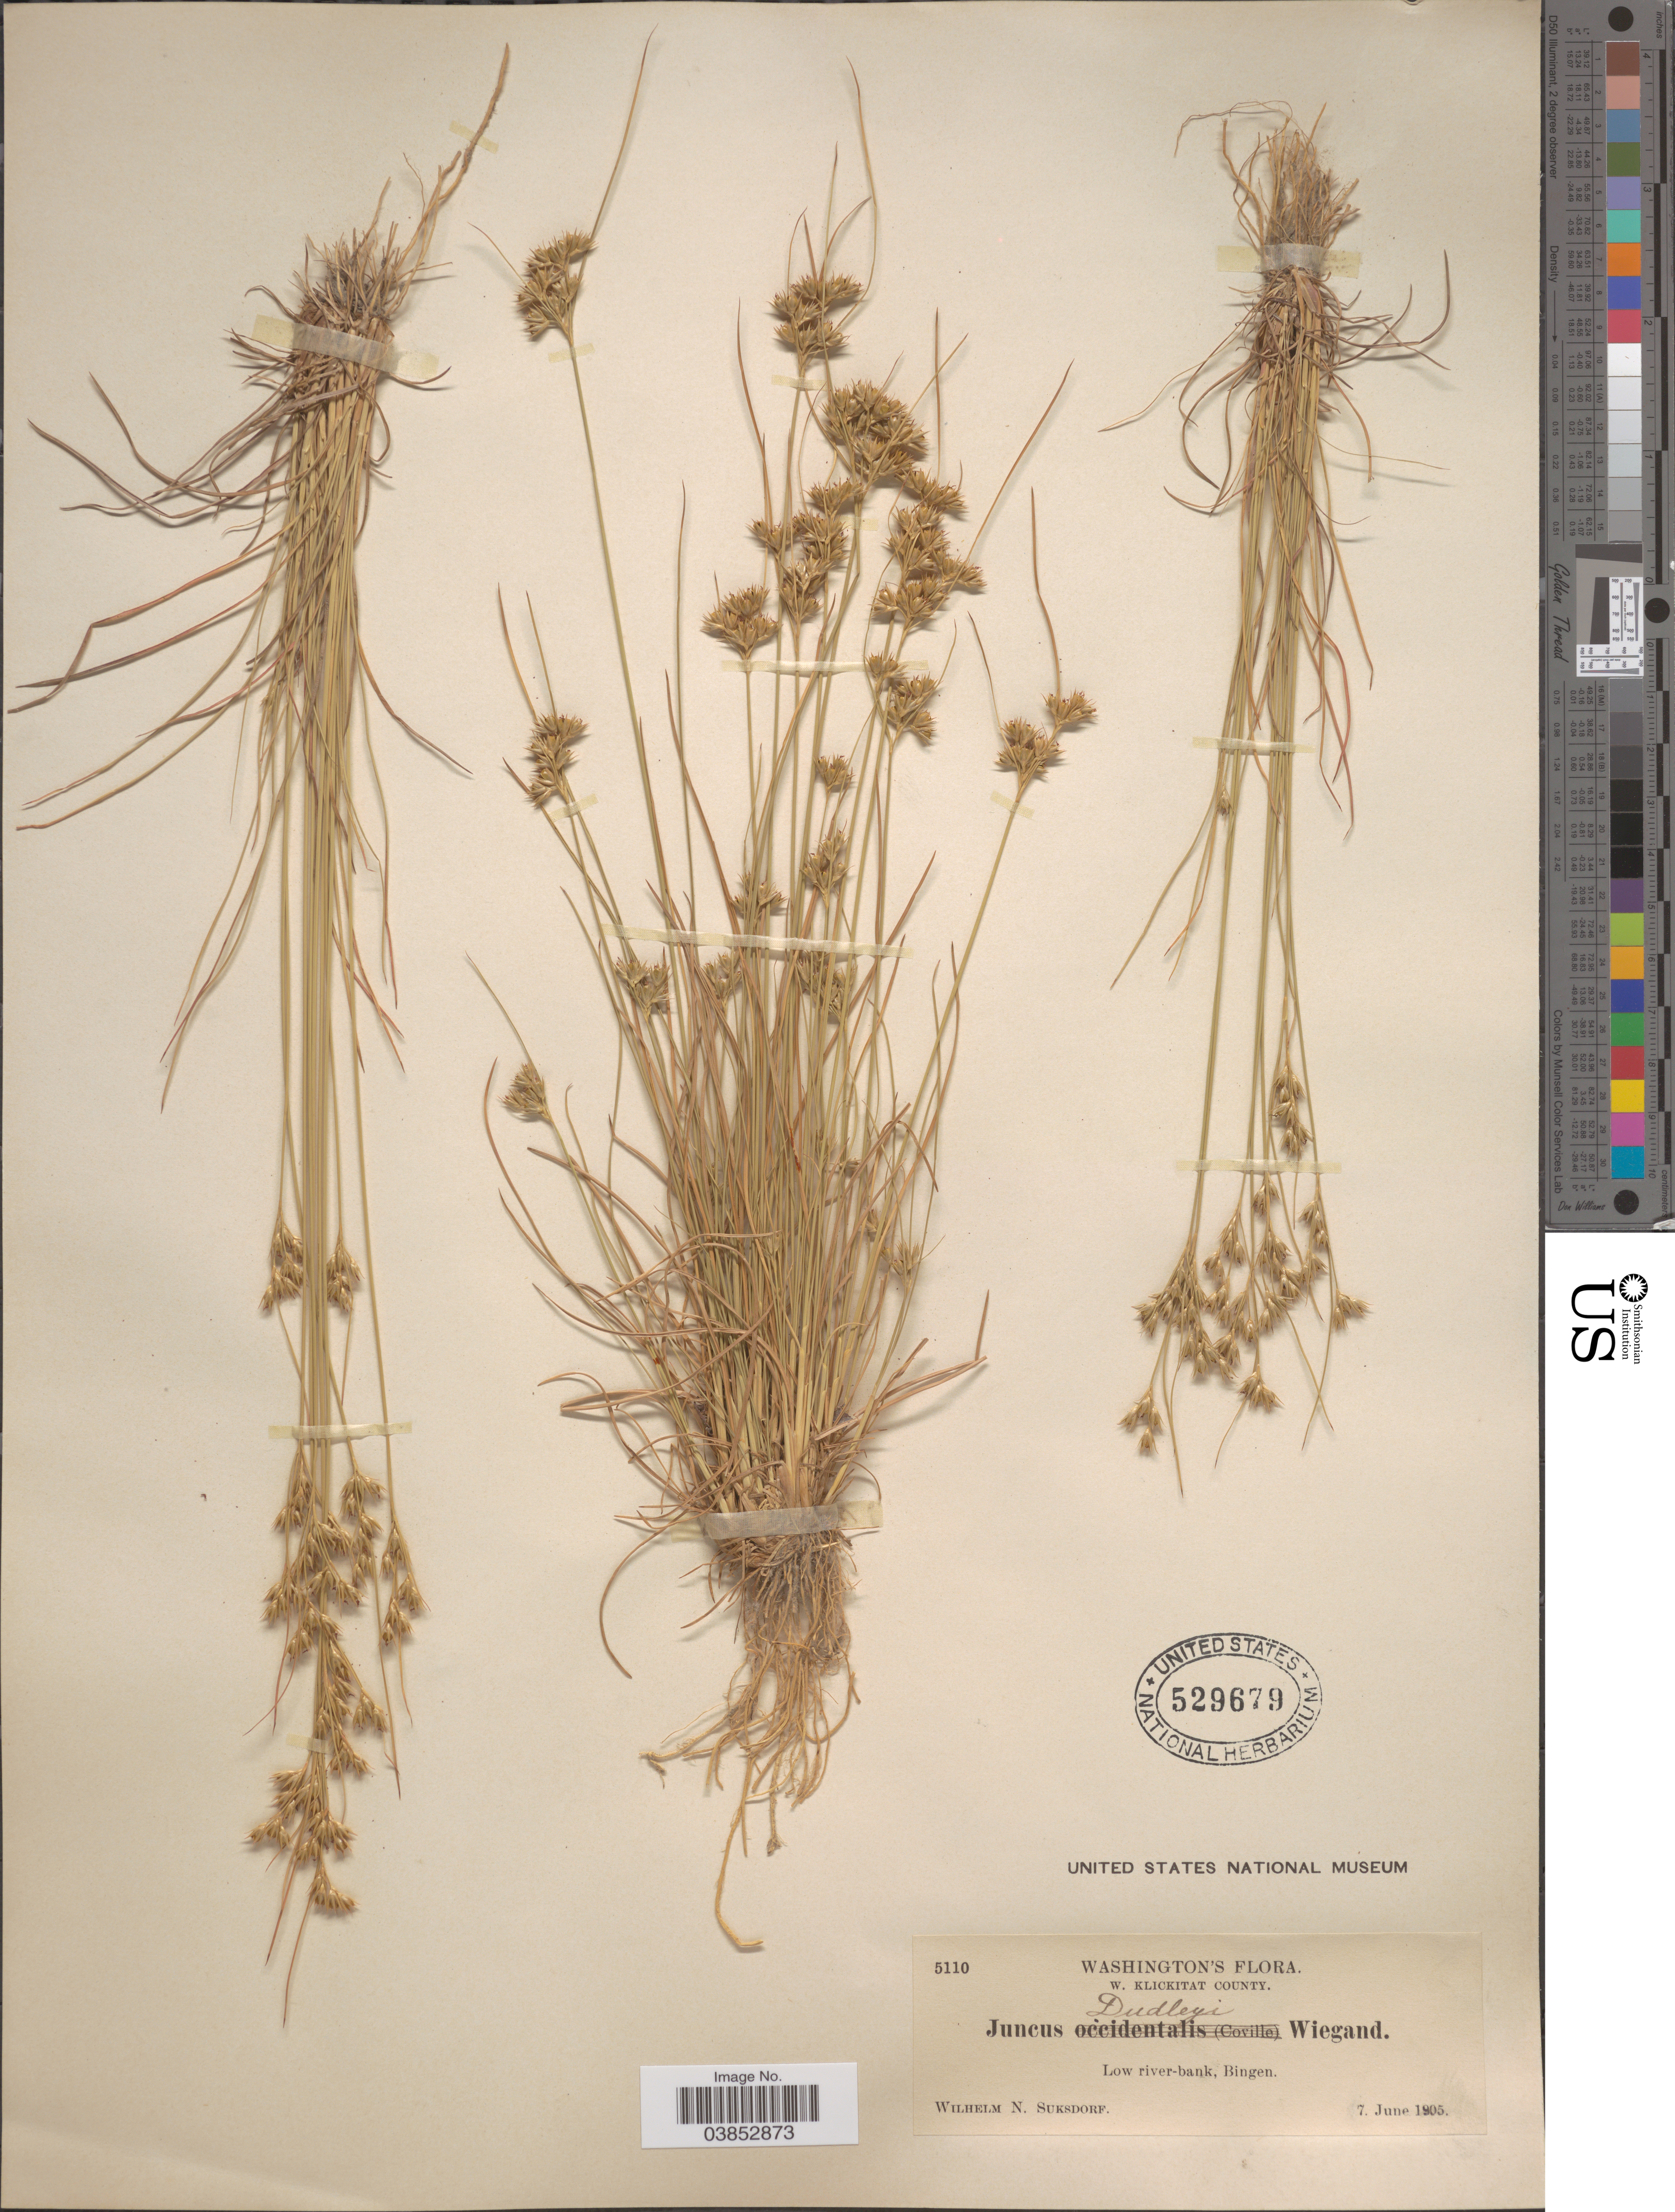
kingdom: Plantae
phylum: Tracheophyta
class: Liliopsida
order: Poales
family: Juncaceae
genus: Juncus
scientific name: Juncus dudleyi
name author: Wiegand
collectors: W. N. Suksdorf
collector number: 5110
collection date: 1905-06-07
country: United States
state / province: Washington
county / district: Klickitat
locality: W. Klickitat County. Low river-bank, Bingen.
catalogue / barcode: US 529679